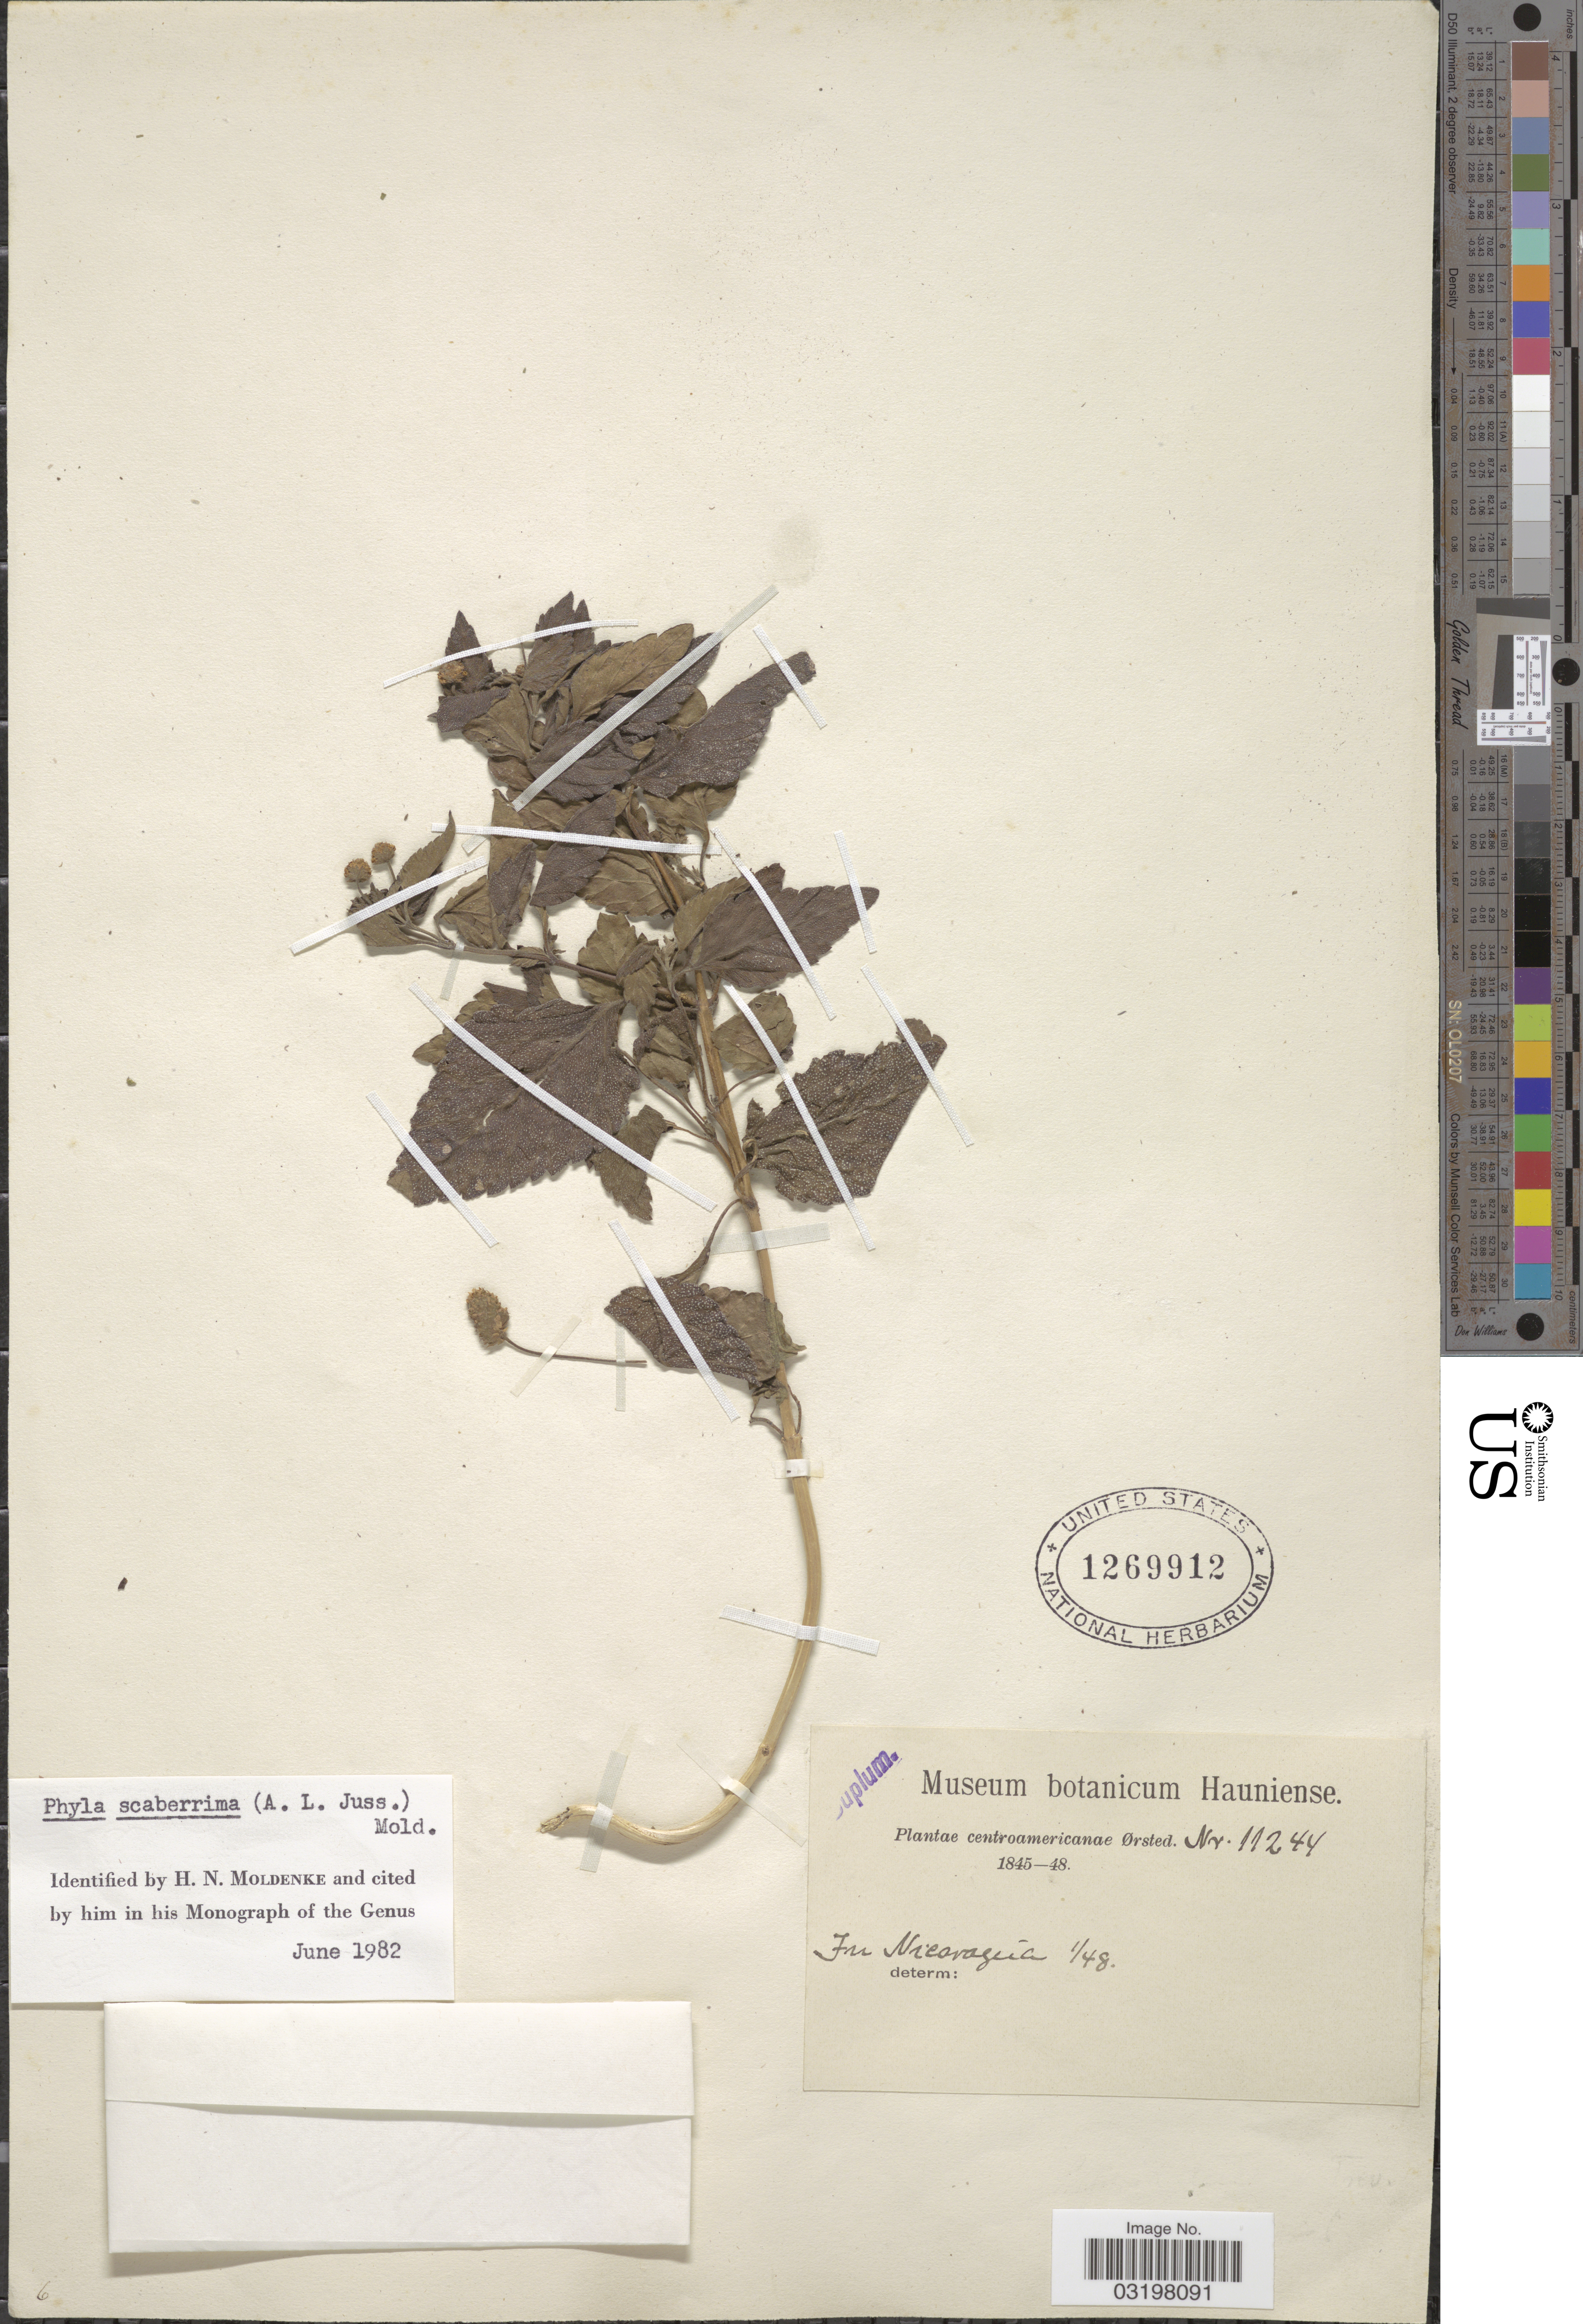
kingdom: Plantae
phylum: Tracheophyta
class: Magnoliopsida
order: Lamiales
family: Verbenaceae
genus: Lippia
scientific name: Lippia dulcis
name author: Trevis.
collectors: Ørsted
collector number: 11244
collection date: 1848-01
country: Nicaragua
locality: Centroamericanae.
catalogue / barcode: US 1269912